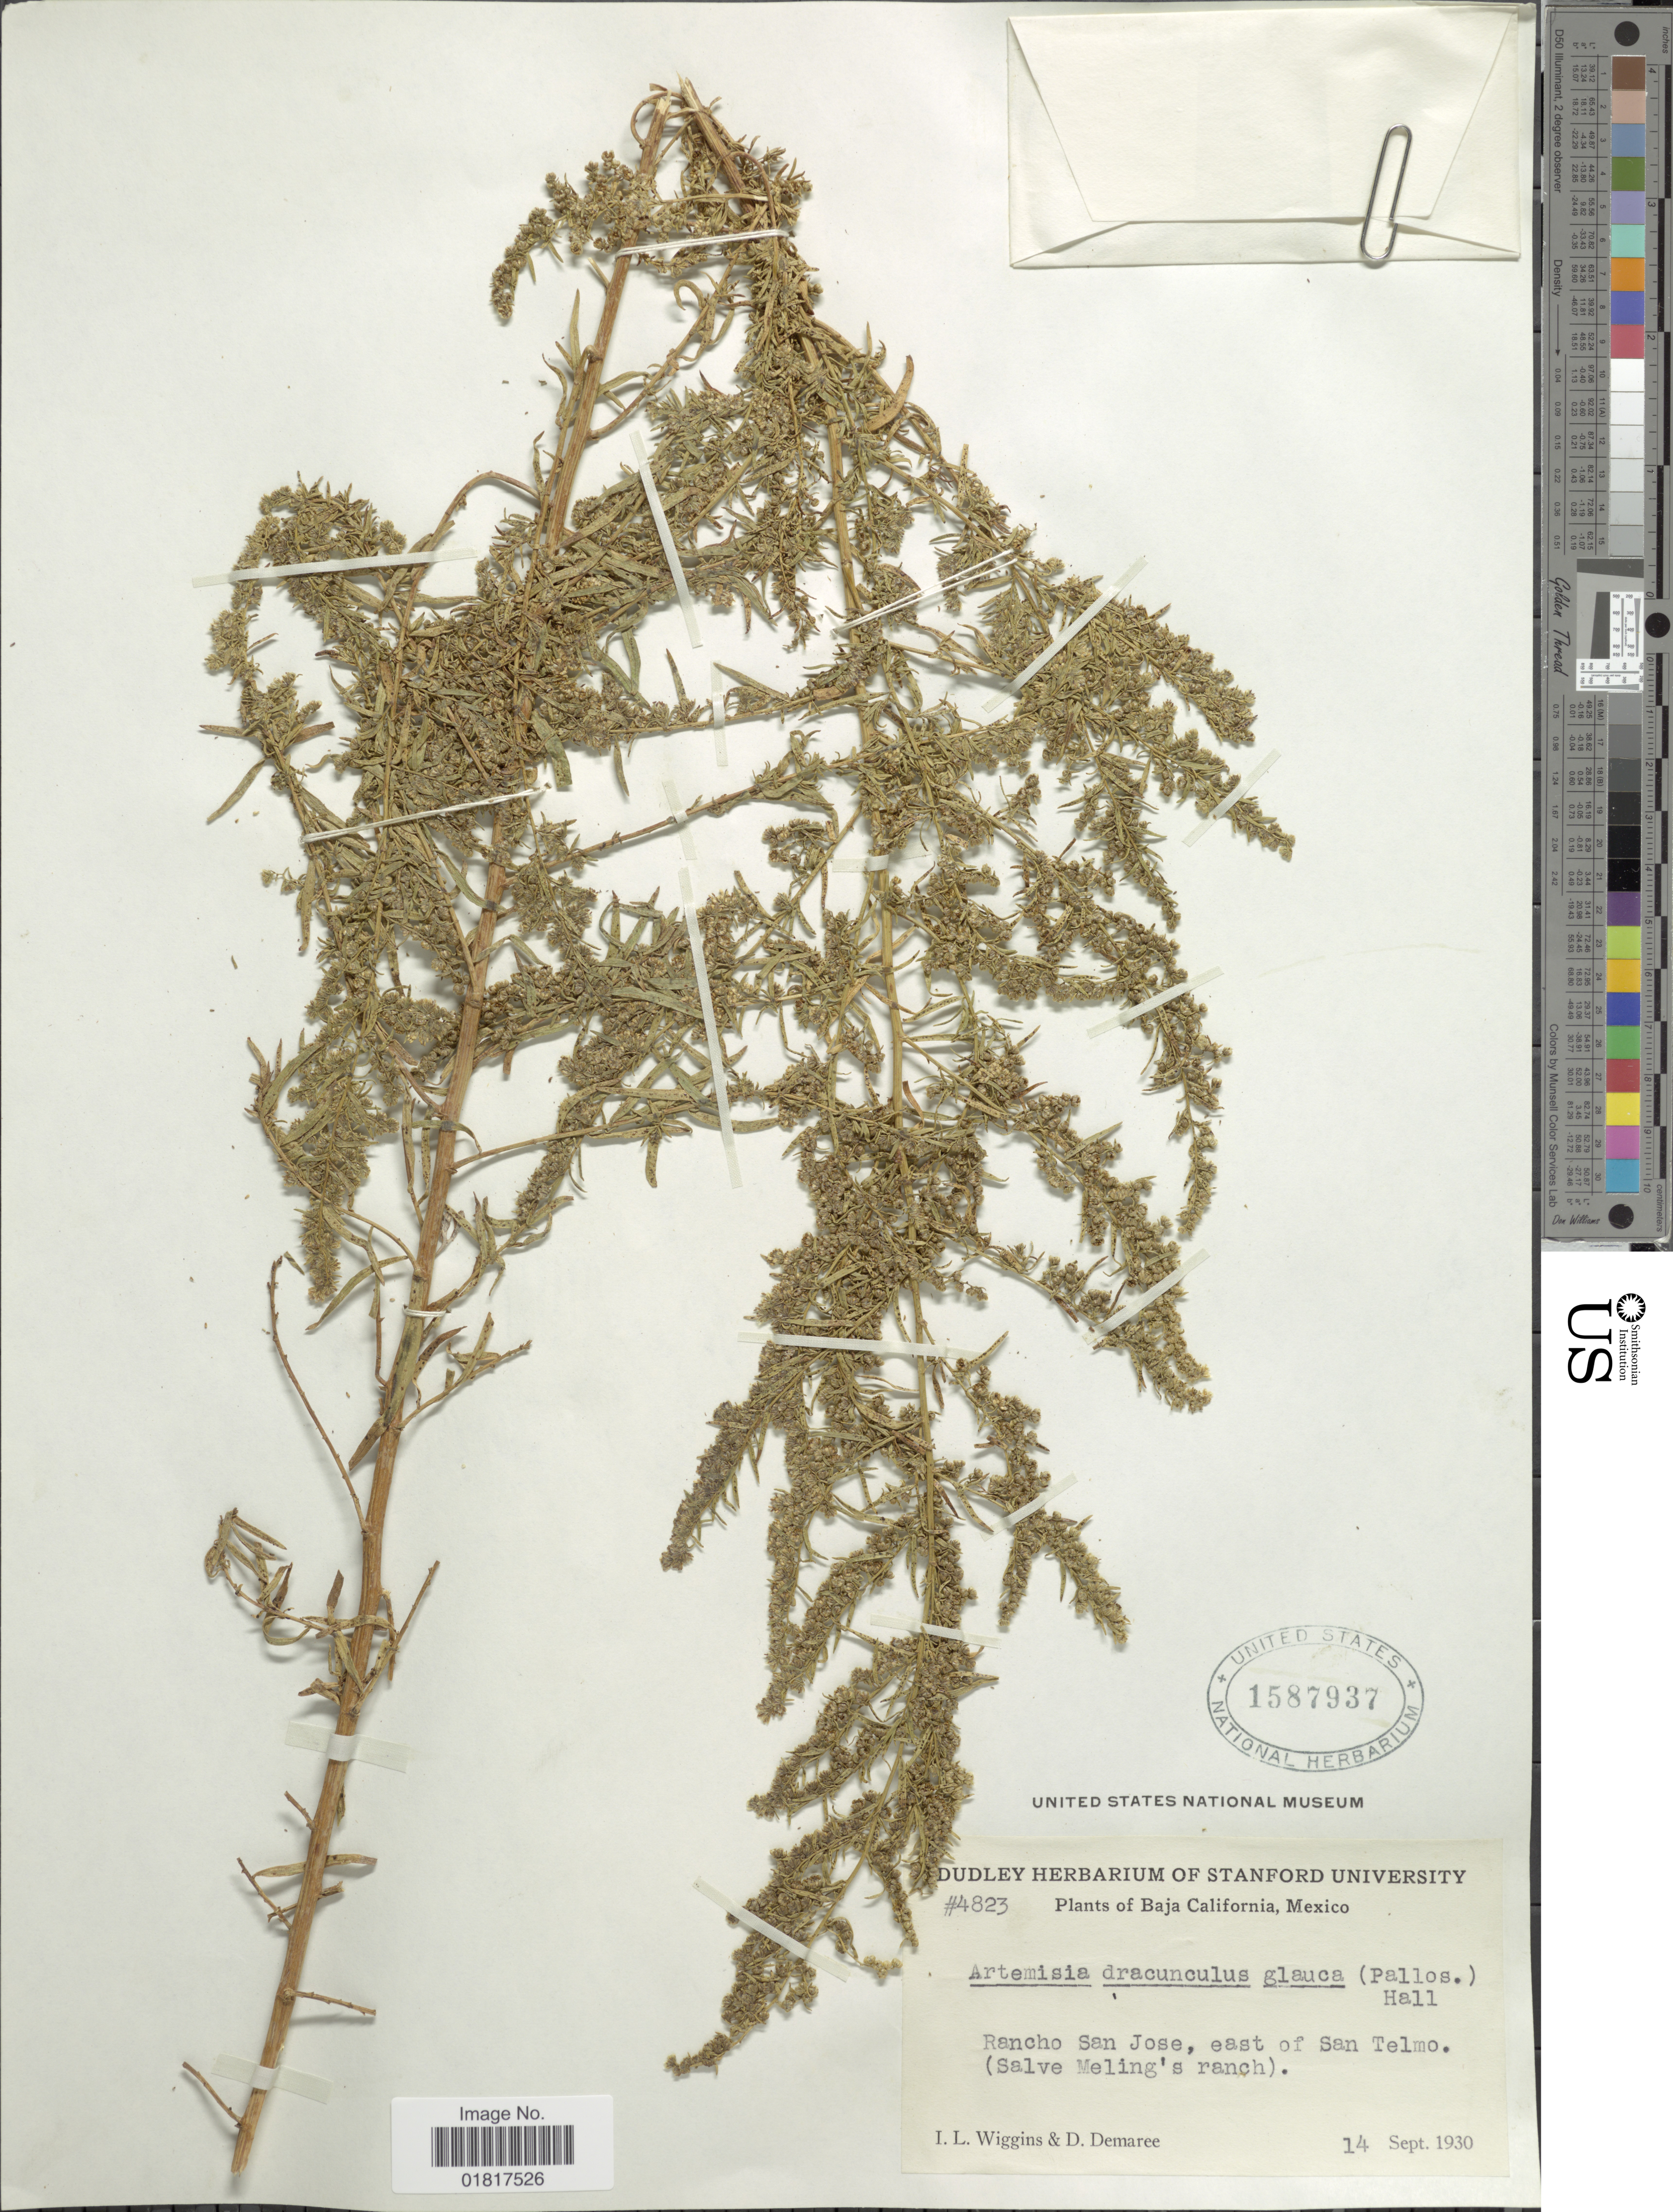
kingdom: Plantae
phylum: Tracheophyta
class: Magnoliopsida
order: Asterales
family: Asteraceae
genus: Artemisia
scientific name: Artemisia dracunculus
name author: L.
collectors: I. L. Wiggins & D. Demaree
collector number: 4823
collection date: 1930-09-14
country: Mexico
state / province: Baja California Norte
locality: Rancho San Jose, east of San Telmo. (Salve Meling's ranch)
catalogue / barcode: US 1587937